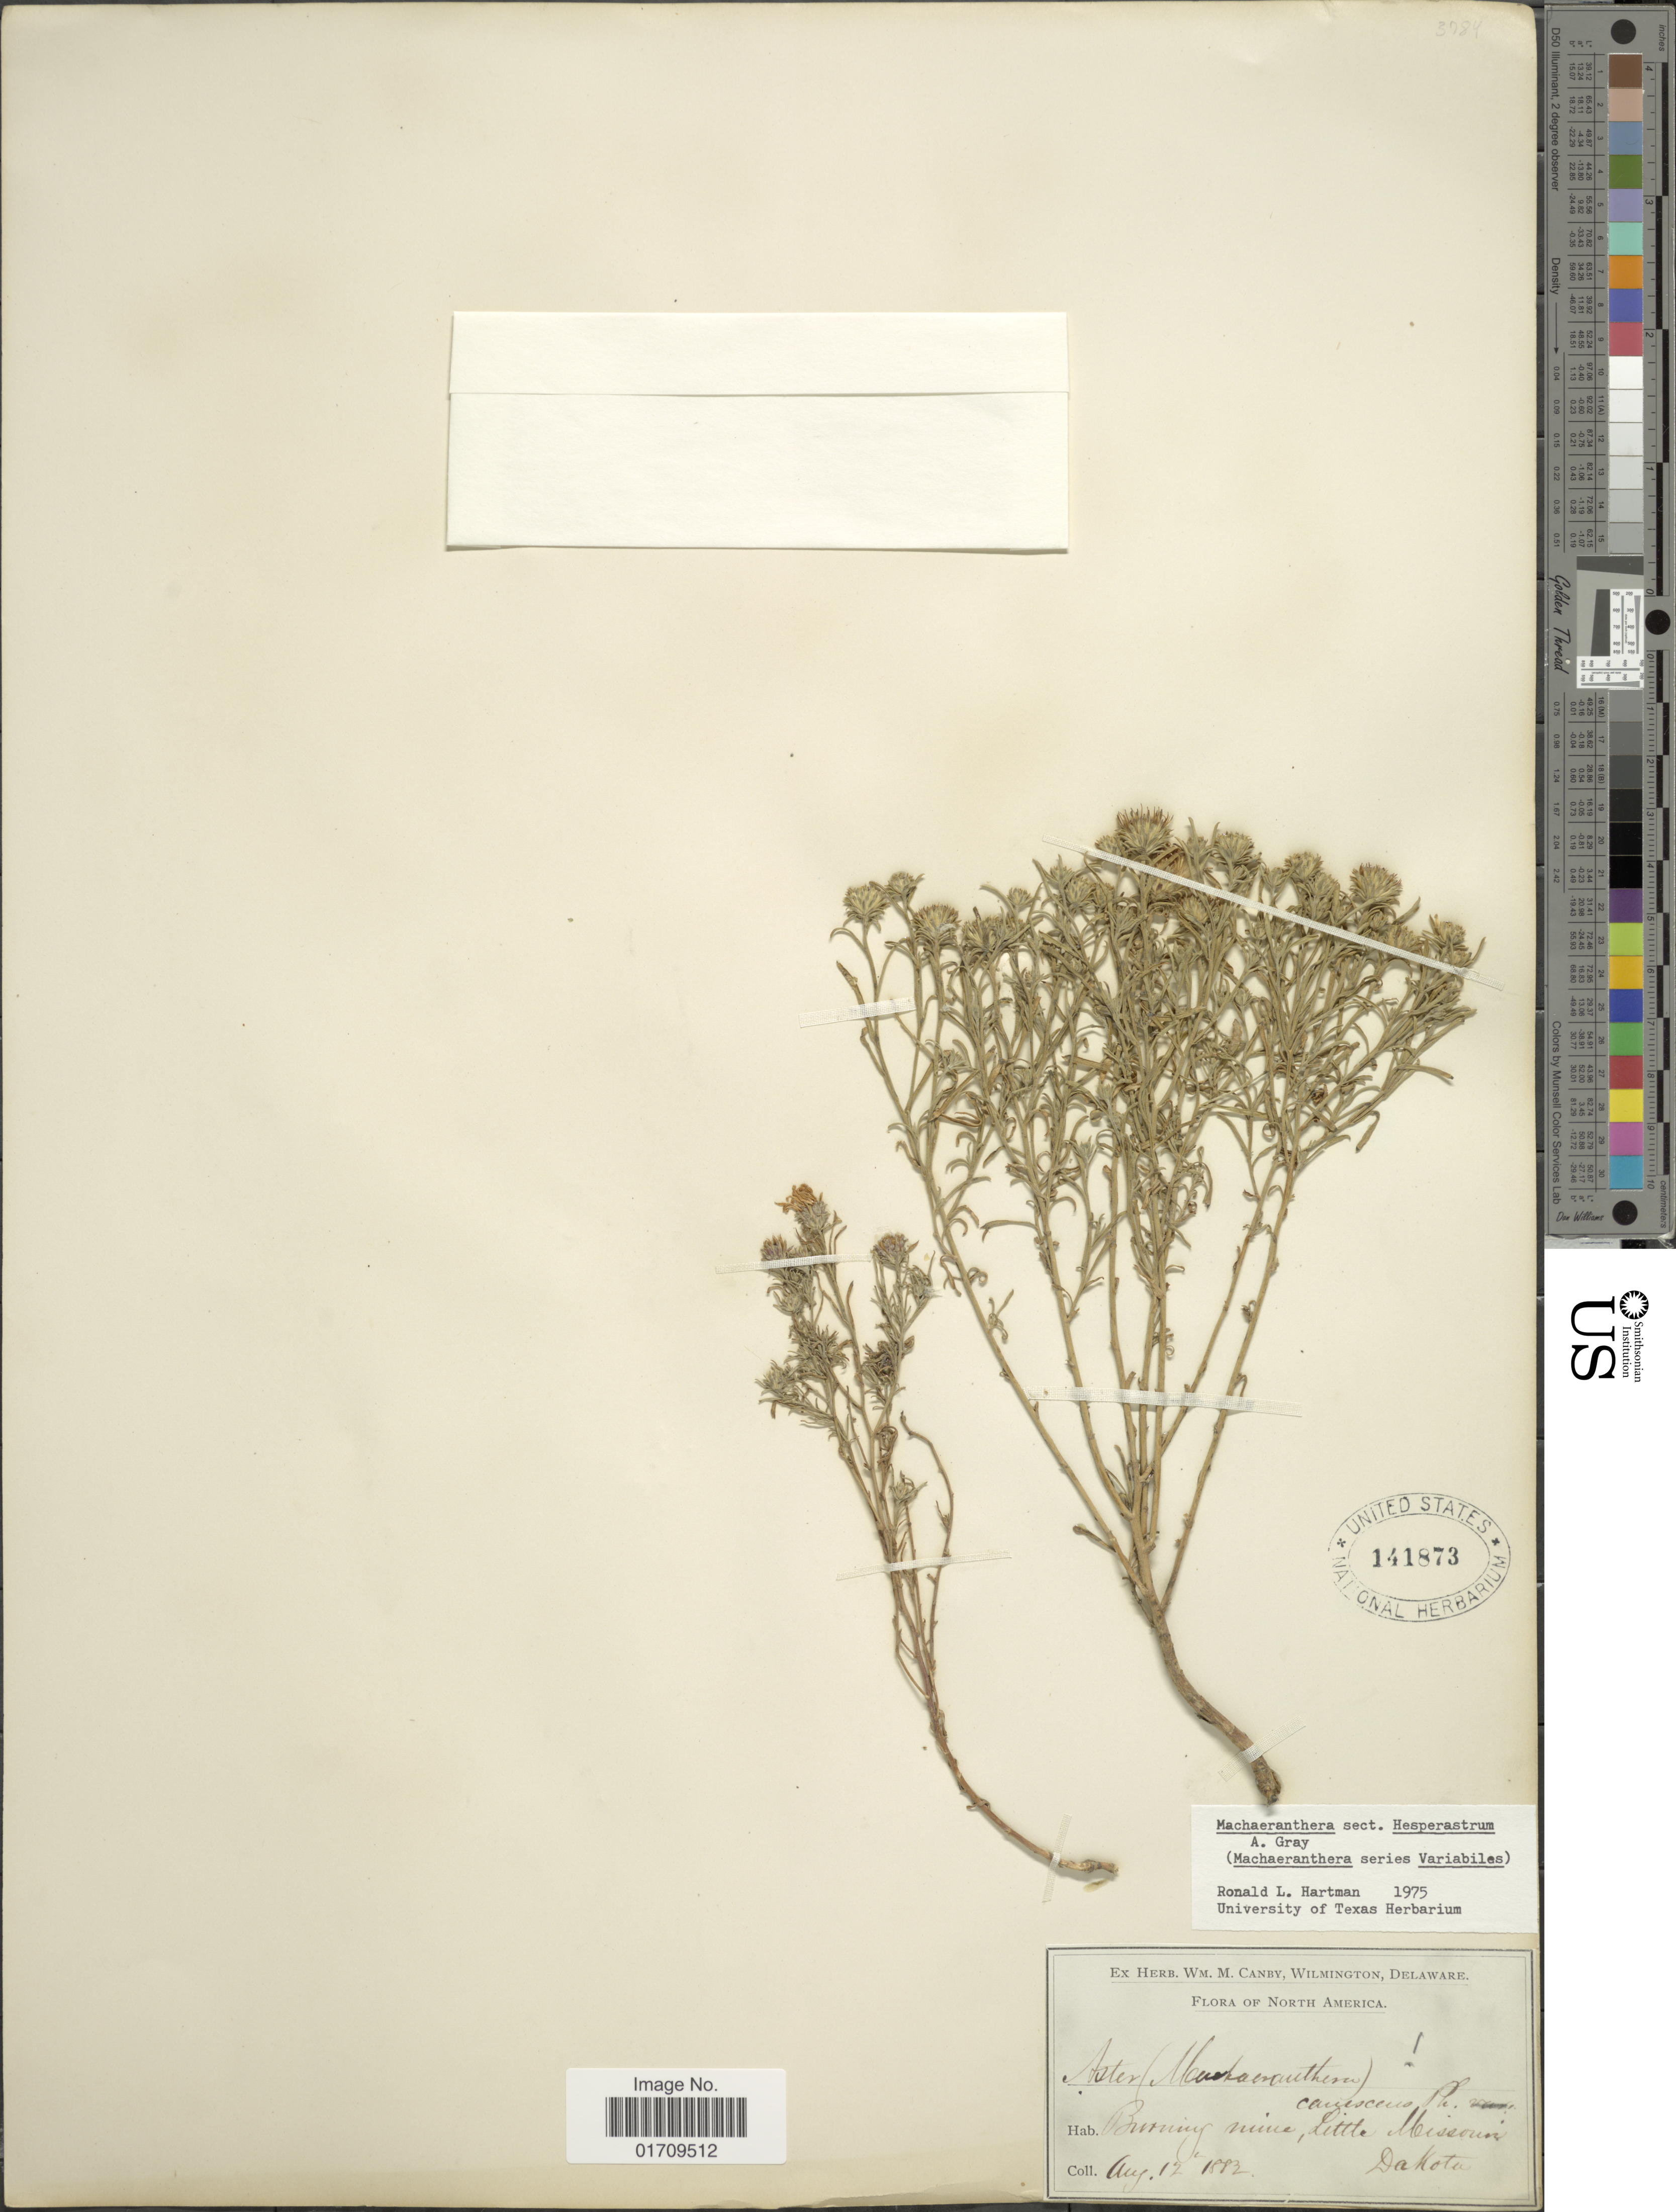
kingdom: Plantae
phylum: Tracheophyta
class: Magnoliopsida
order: Asterales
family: Asteraceae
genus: Machaeranthera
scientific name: Machaeranthera sp.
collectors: ex herb. W.M. Canby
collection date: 1882-08-12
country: United States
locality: North America, Burning Mine, Little Missouri, Dakota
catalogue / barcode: US 141873